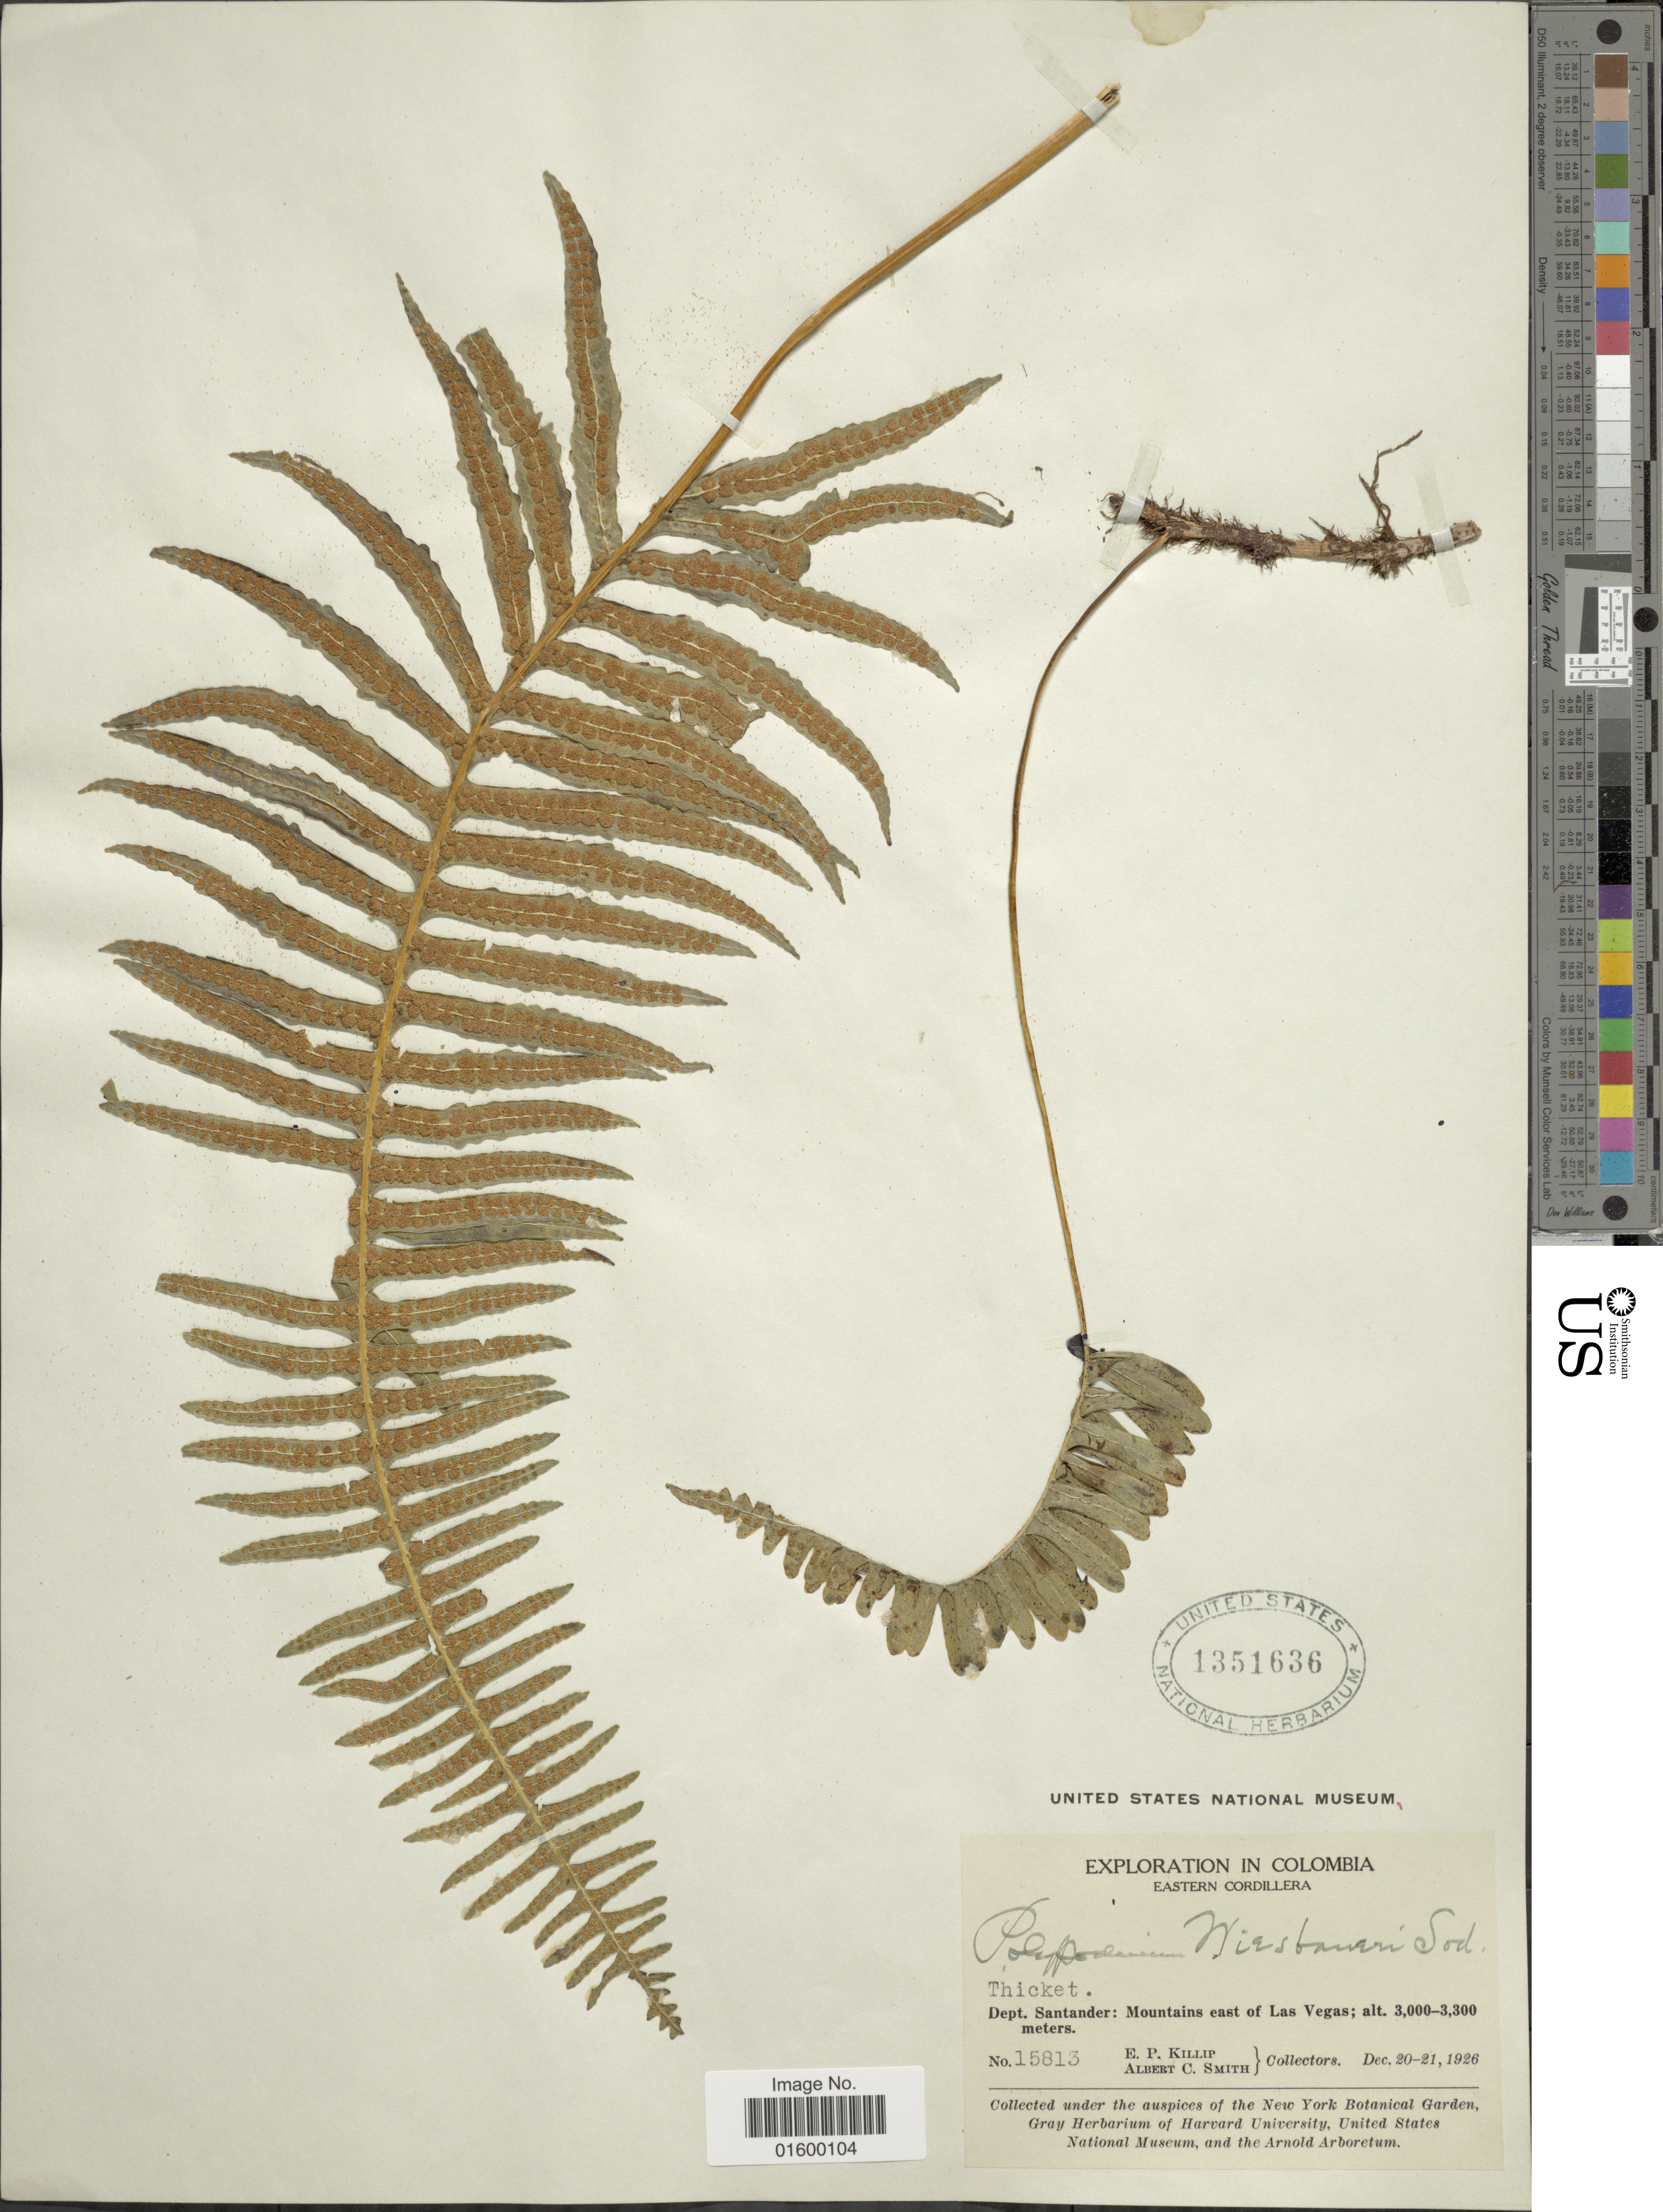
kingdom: Plantae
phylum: Tracheophyta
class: Polypodiopsida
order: Polypodiales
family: Polypodiaceae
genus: Pleopeltis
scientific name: Pleopeltis wiesbaurii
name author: (Sodiro) Lellinger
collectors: E. P. Killip & A. C. Smith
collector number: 15813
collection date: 1926-12-20/1926-12-21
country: Colombia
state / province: Santander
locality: Eastern Cordillera, Dept. Santander: Mountains east of Las Vegas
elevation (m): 3000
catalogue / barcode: US 1351636